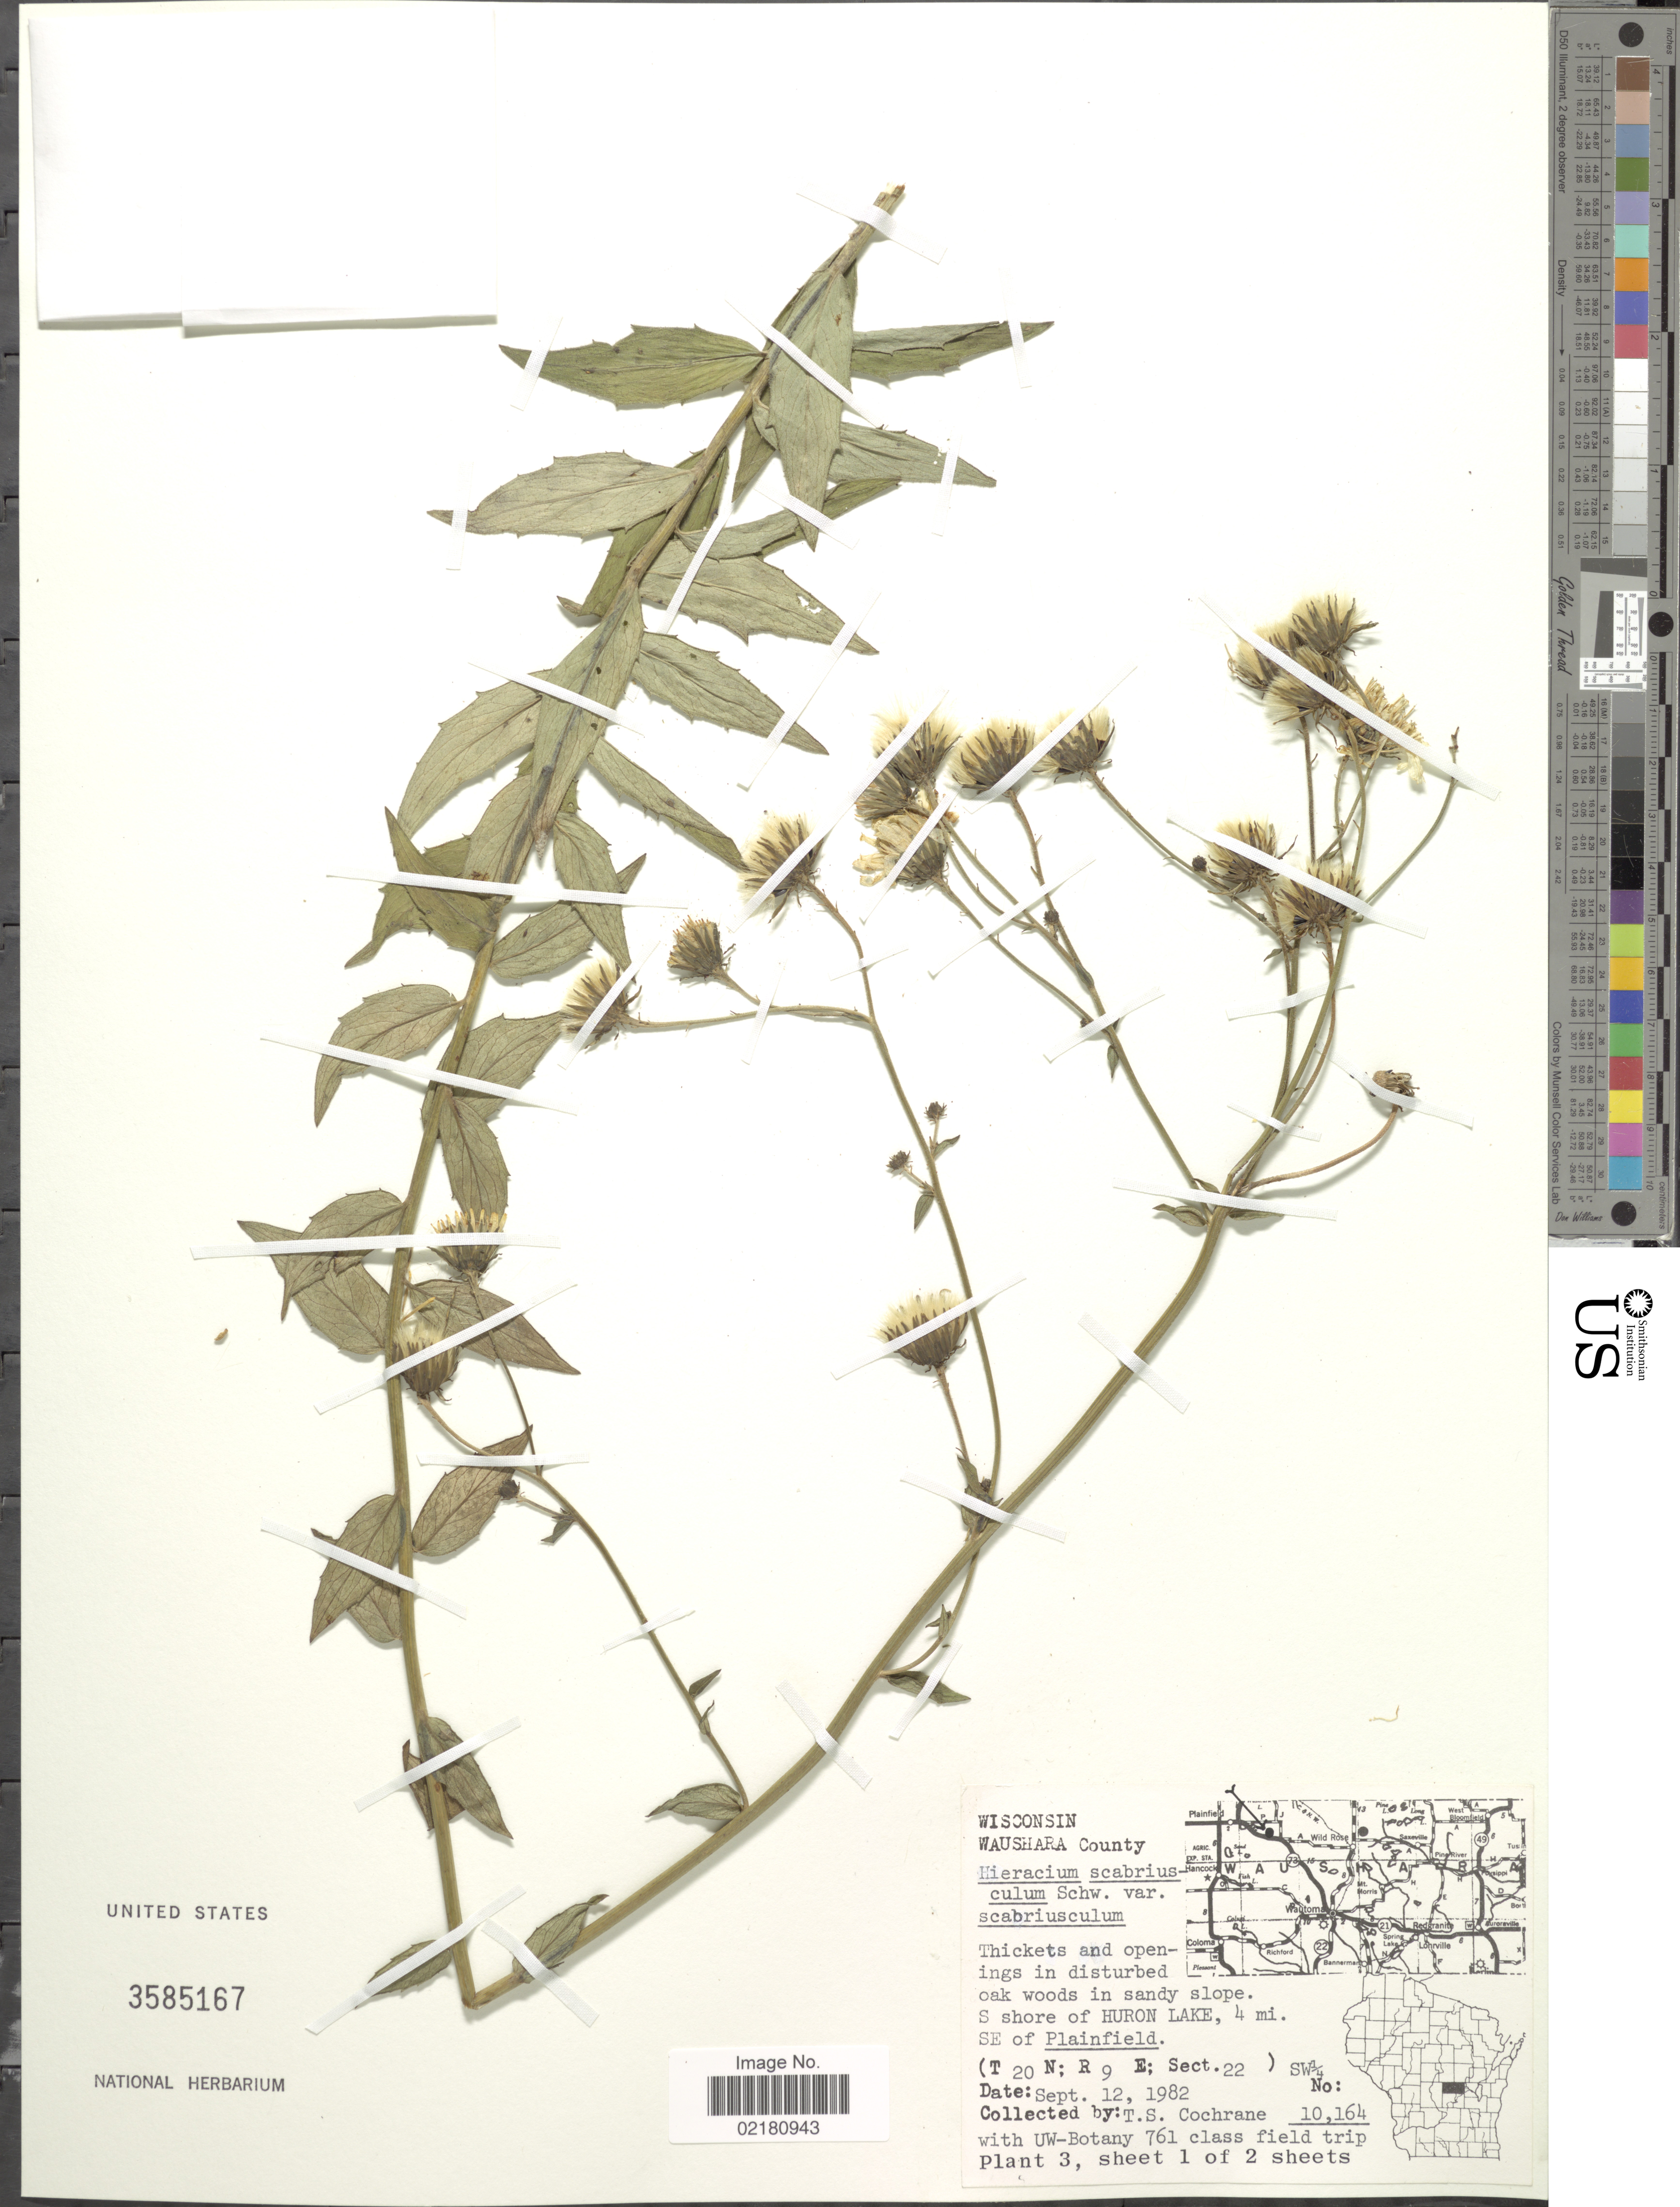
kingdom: Plantae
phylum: Tracheophyta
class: Magnoliopsida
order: Asterales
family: Asteraceae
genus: Pilosella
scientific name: Pilosella verruculata subsp. verruculata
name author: (Link) Soják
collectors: T. S. Cochrane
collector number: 10*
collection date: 1982-09-12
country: United States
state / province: Wisconsin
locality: Waushara County. Thickets and openings in disturbed oak woods in sandy slope. S shore of HURON LAKE, 4 mi. SE of PLAINFIELD. ( T 20 N; R 9 E; Sect. 22) SW 1/4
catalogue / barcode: US 3585167